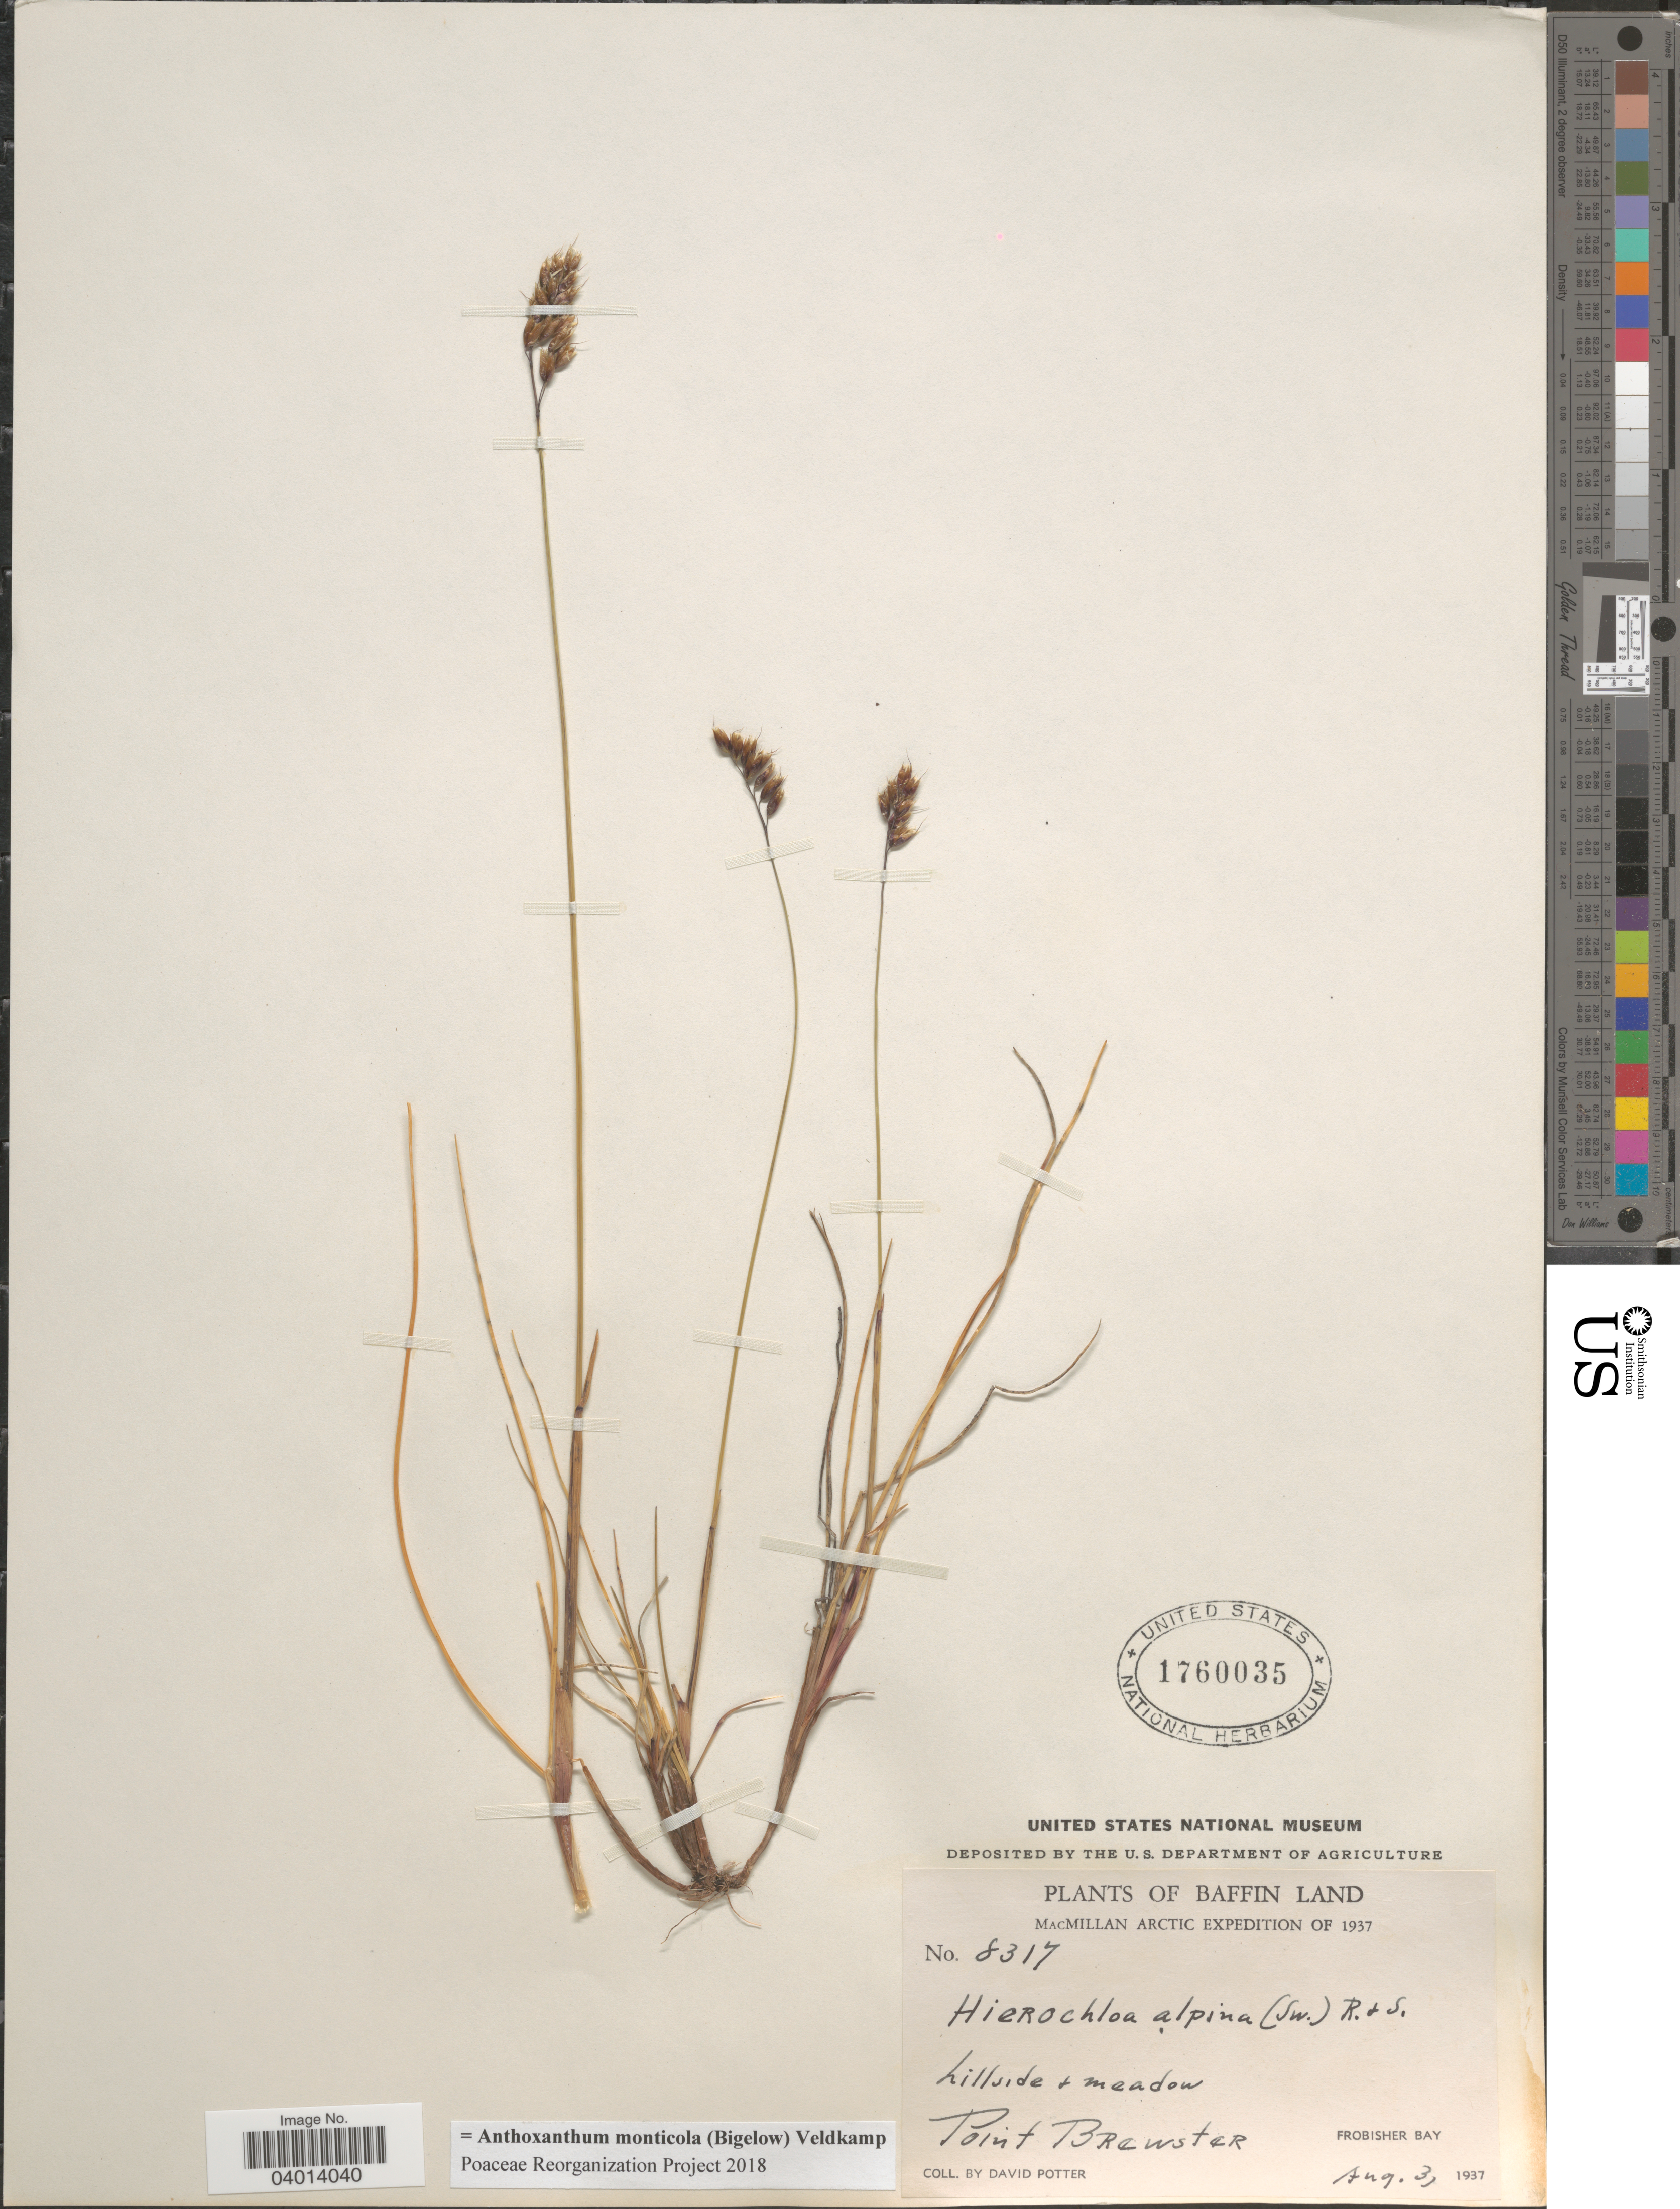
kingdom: Plantae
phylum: Tracheophyta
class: Liliopsida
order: Poales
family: Poaceae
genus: Anthoxanthum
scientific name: Anthoxanthum monticola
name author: (Bigelow) Veldkamp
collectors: D. Potter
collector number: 8317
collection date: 1937-08-03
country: Canada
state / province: Nunavut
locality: Baffin Land. Point Brewster. Frobisher Bay.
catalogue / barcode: US 1760035